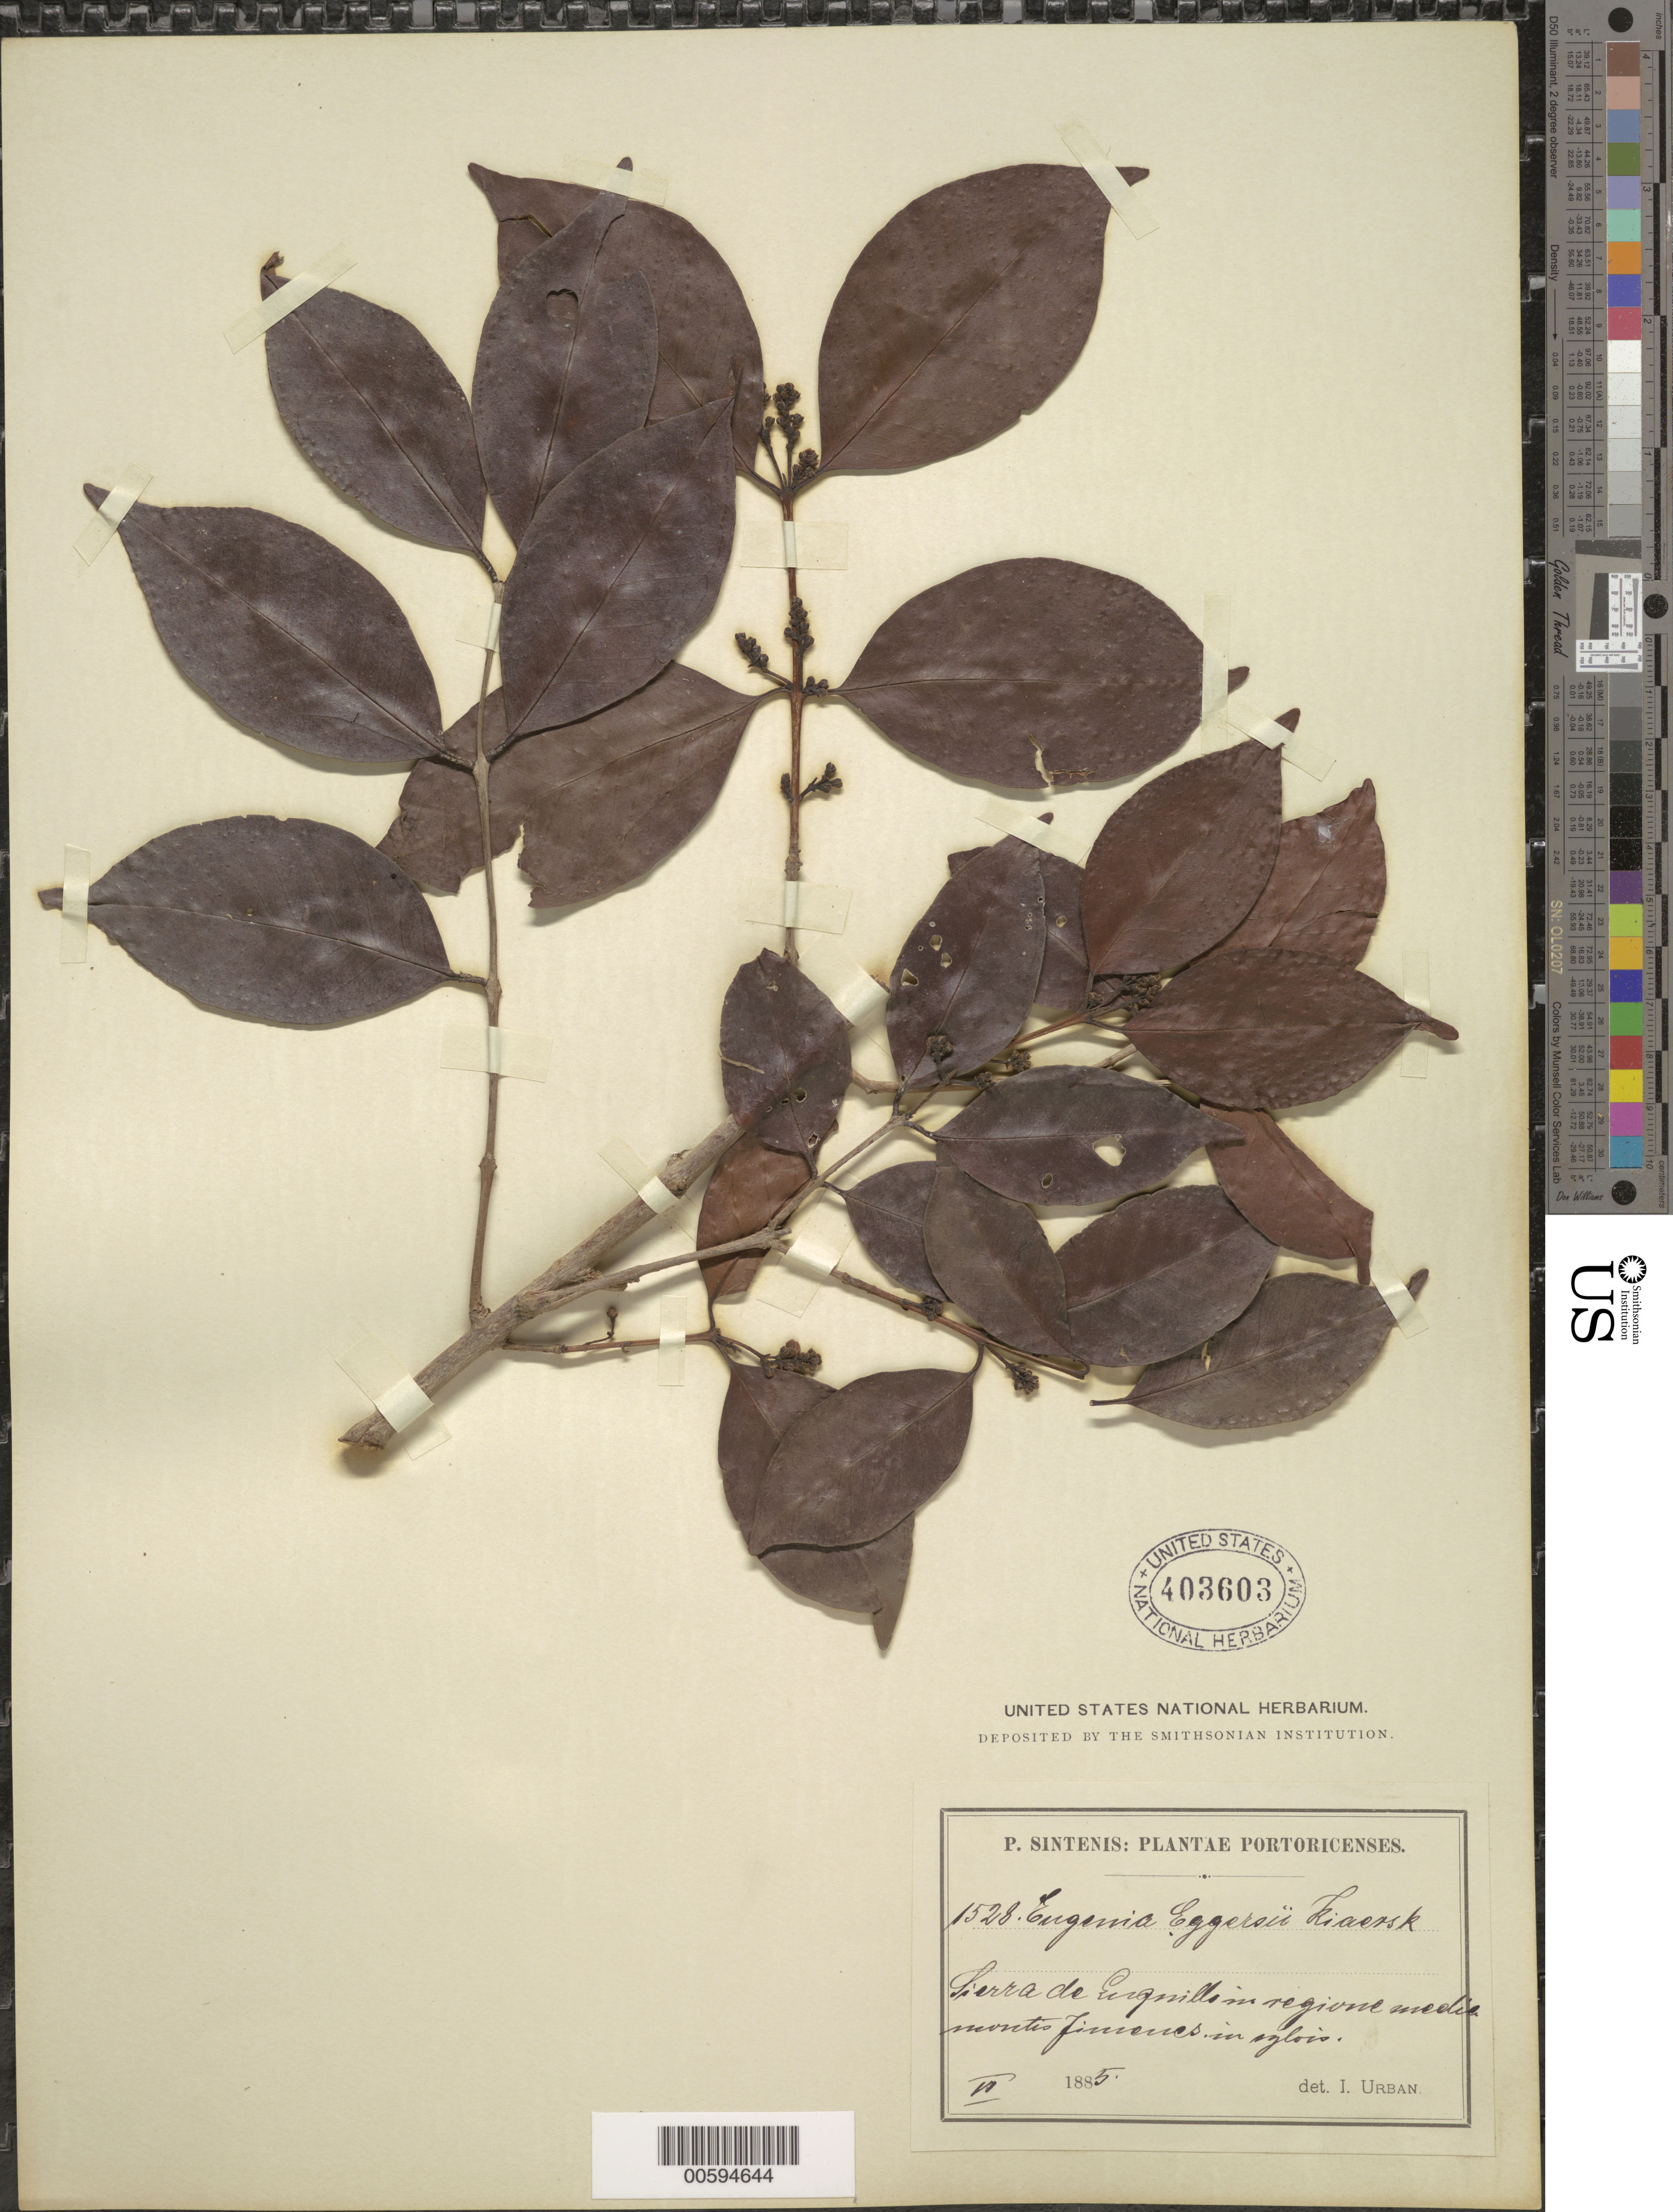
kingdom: Plantae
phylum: Tracheophyta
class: Magnoliopsida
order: Myrtales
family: Myrtaceae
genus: Eugenia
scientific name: Eugenia eggersii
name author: Kiaersk.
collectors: P. Sintenis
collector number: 1528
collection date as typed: Jun 1885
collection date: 1885-06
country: Puerto Rico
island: Greater Antilles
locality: Sierra de Luquillo in regione media montis Jimenes in sylvis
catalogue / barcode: US 403603